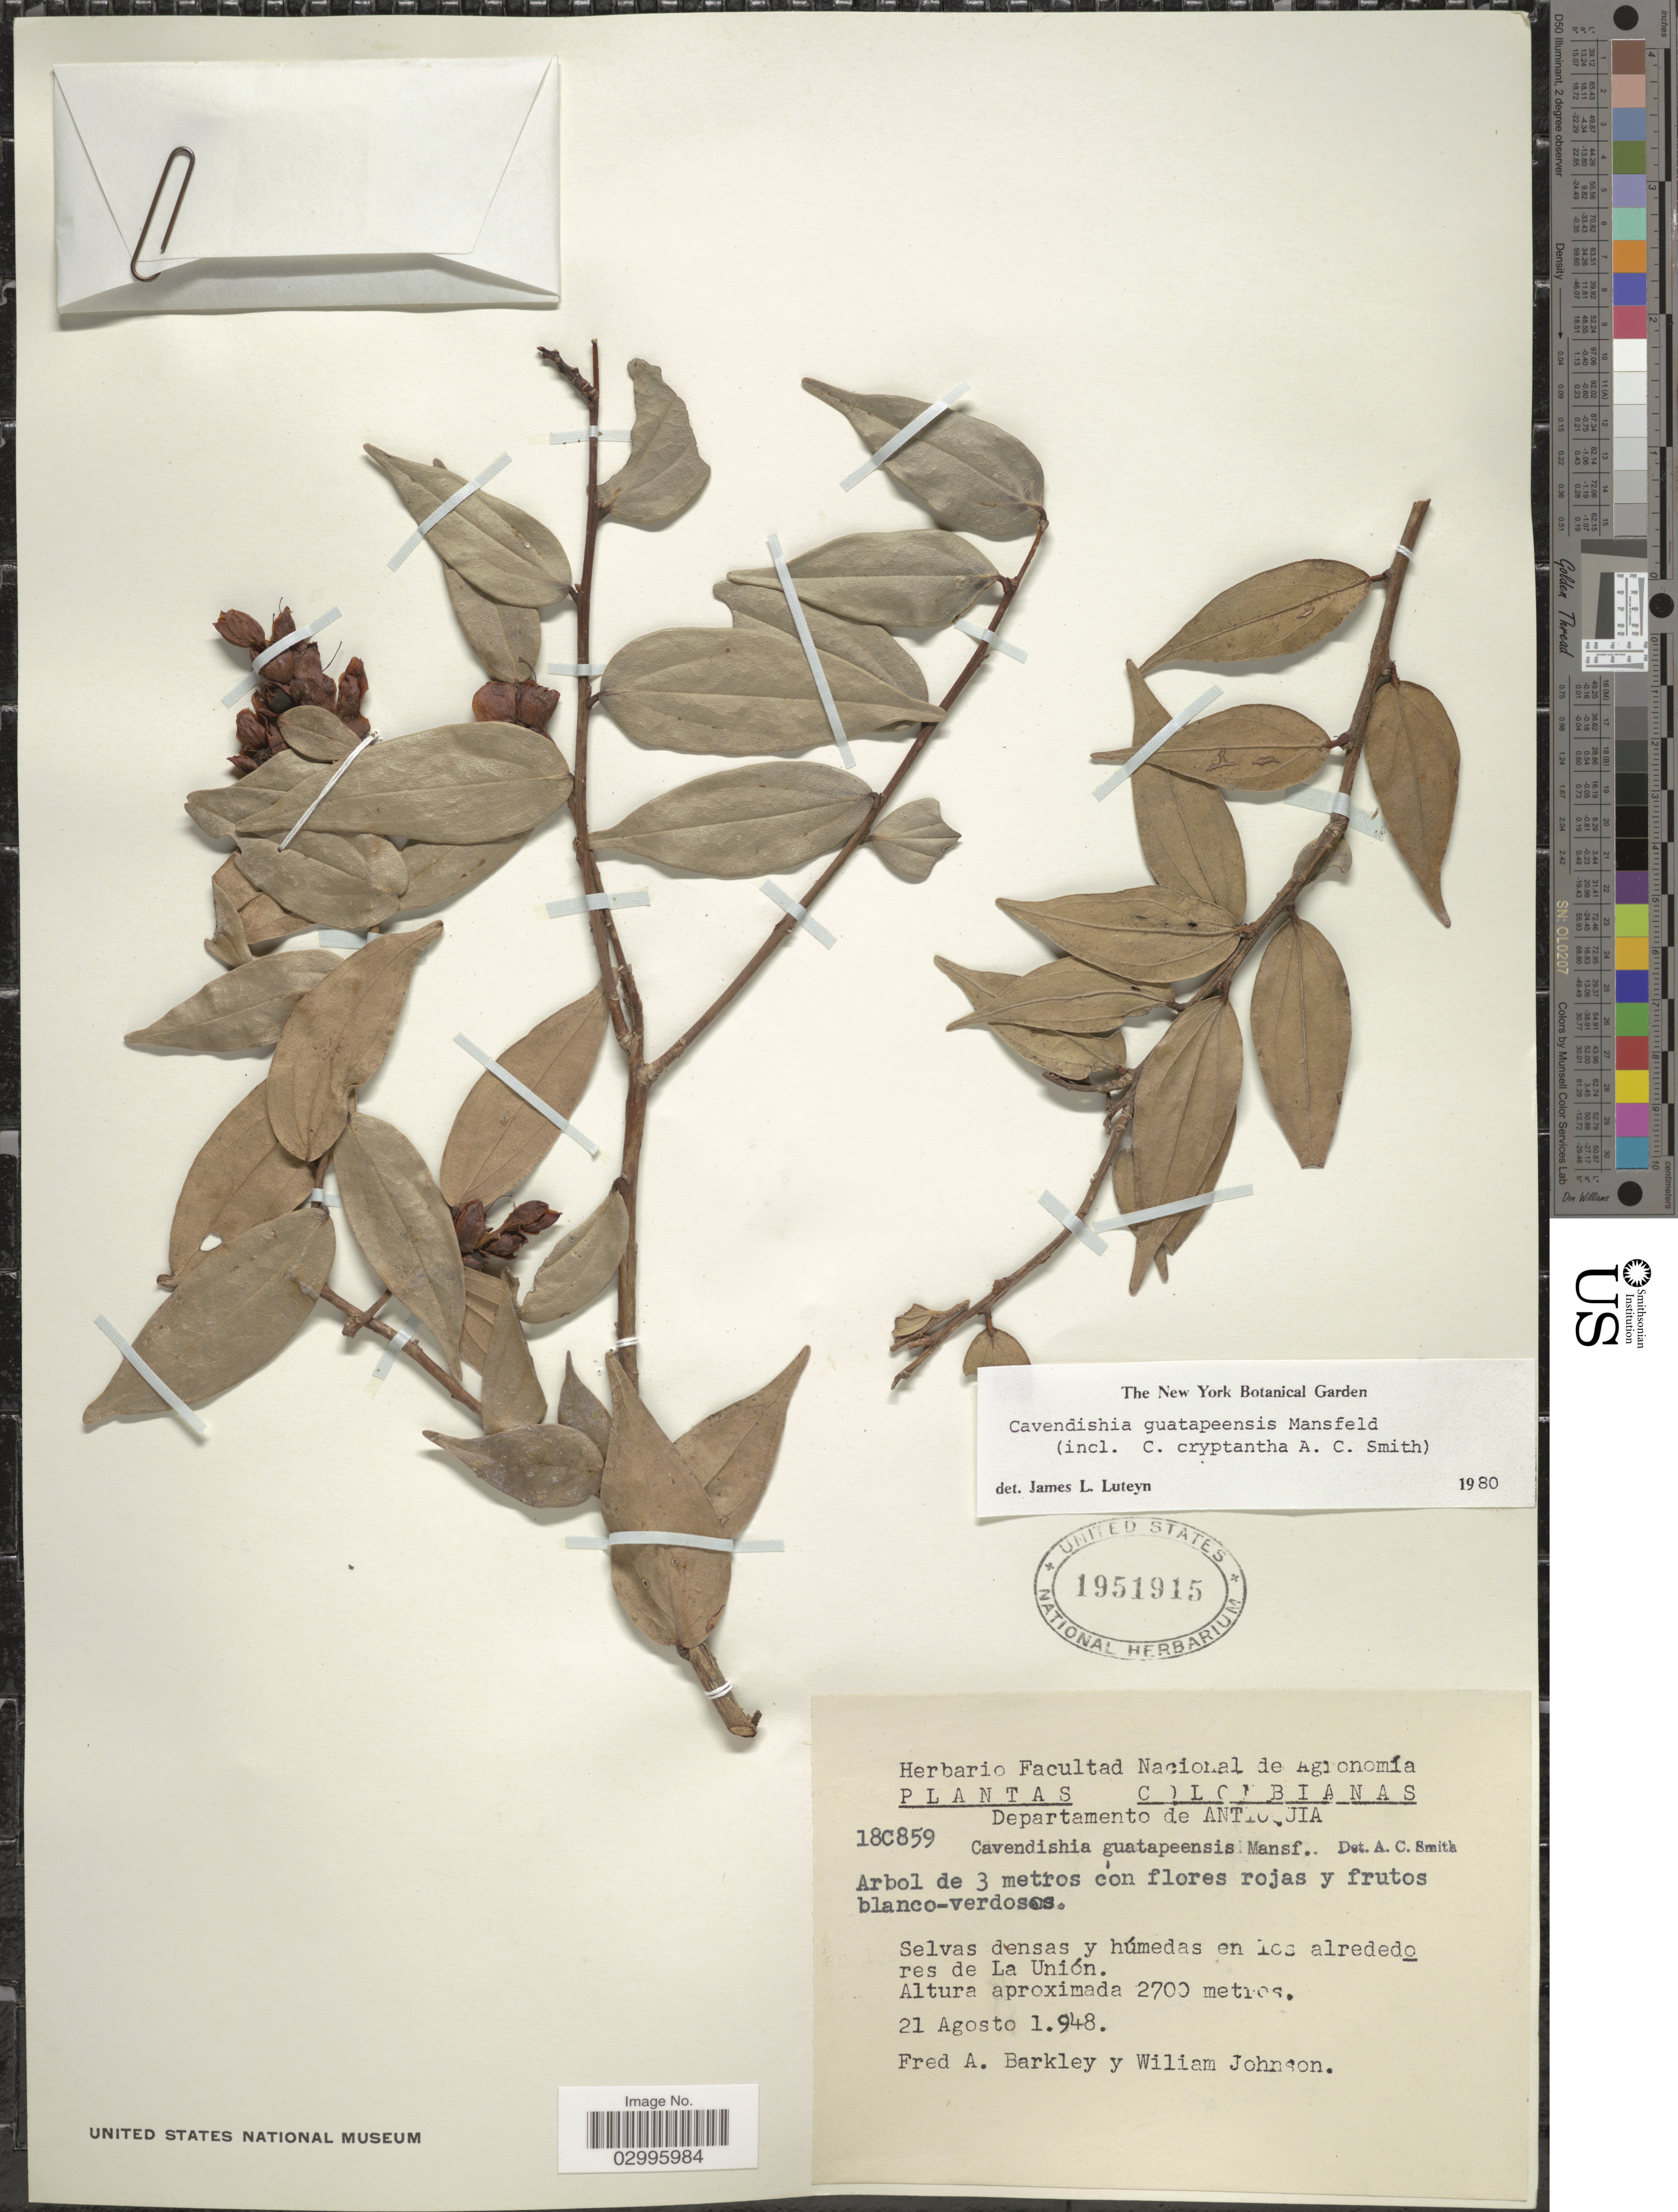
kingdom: Plantae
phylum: Tracheophyta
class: Magnoliopsida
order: Ericales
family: Ericaceae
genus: Cavendishia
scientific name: Cavendishia guatapeensis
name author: Mansf.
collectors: F. A. Barkley & W. M. Johnson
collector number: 18C859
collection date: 1948-08-21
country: Colombia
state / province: Antioquia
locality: Departamento de Antioquia, en los alrededores de La Unión.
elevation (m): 2700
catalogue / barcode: US 1951915